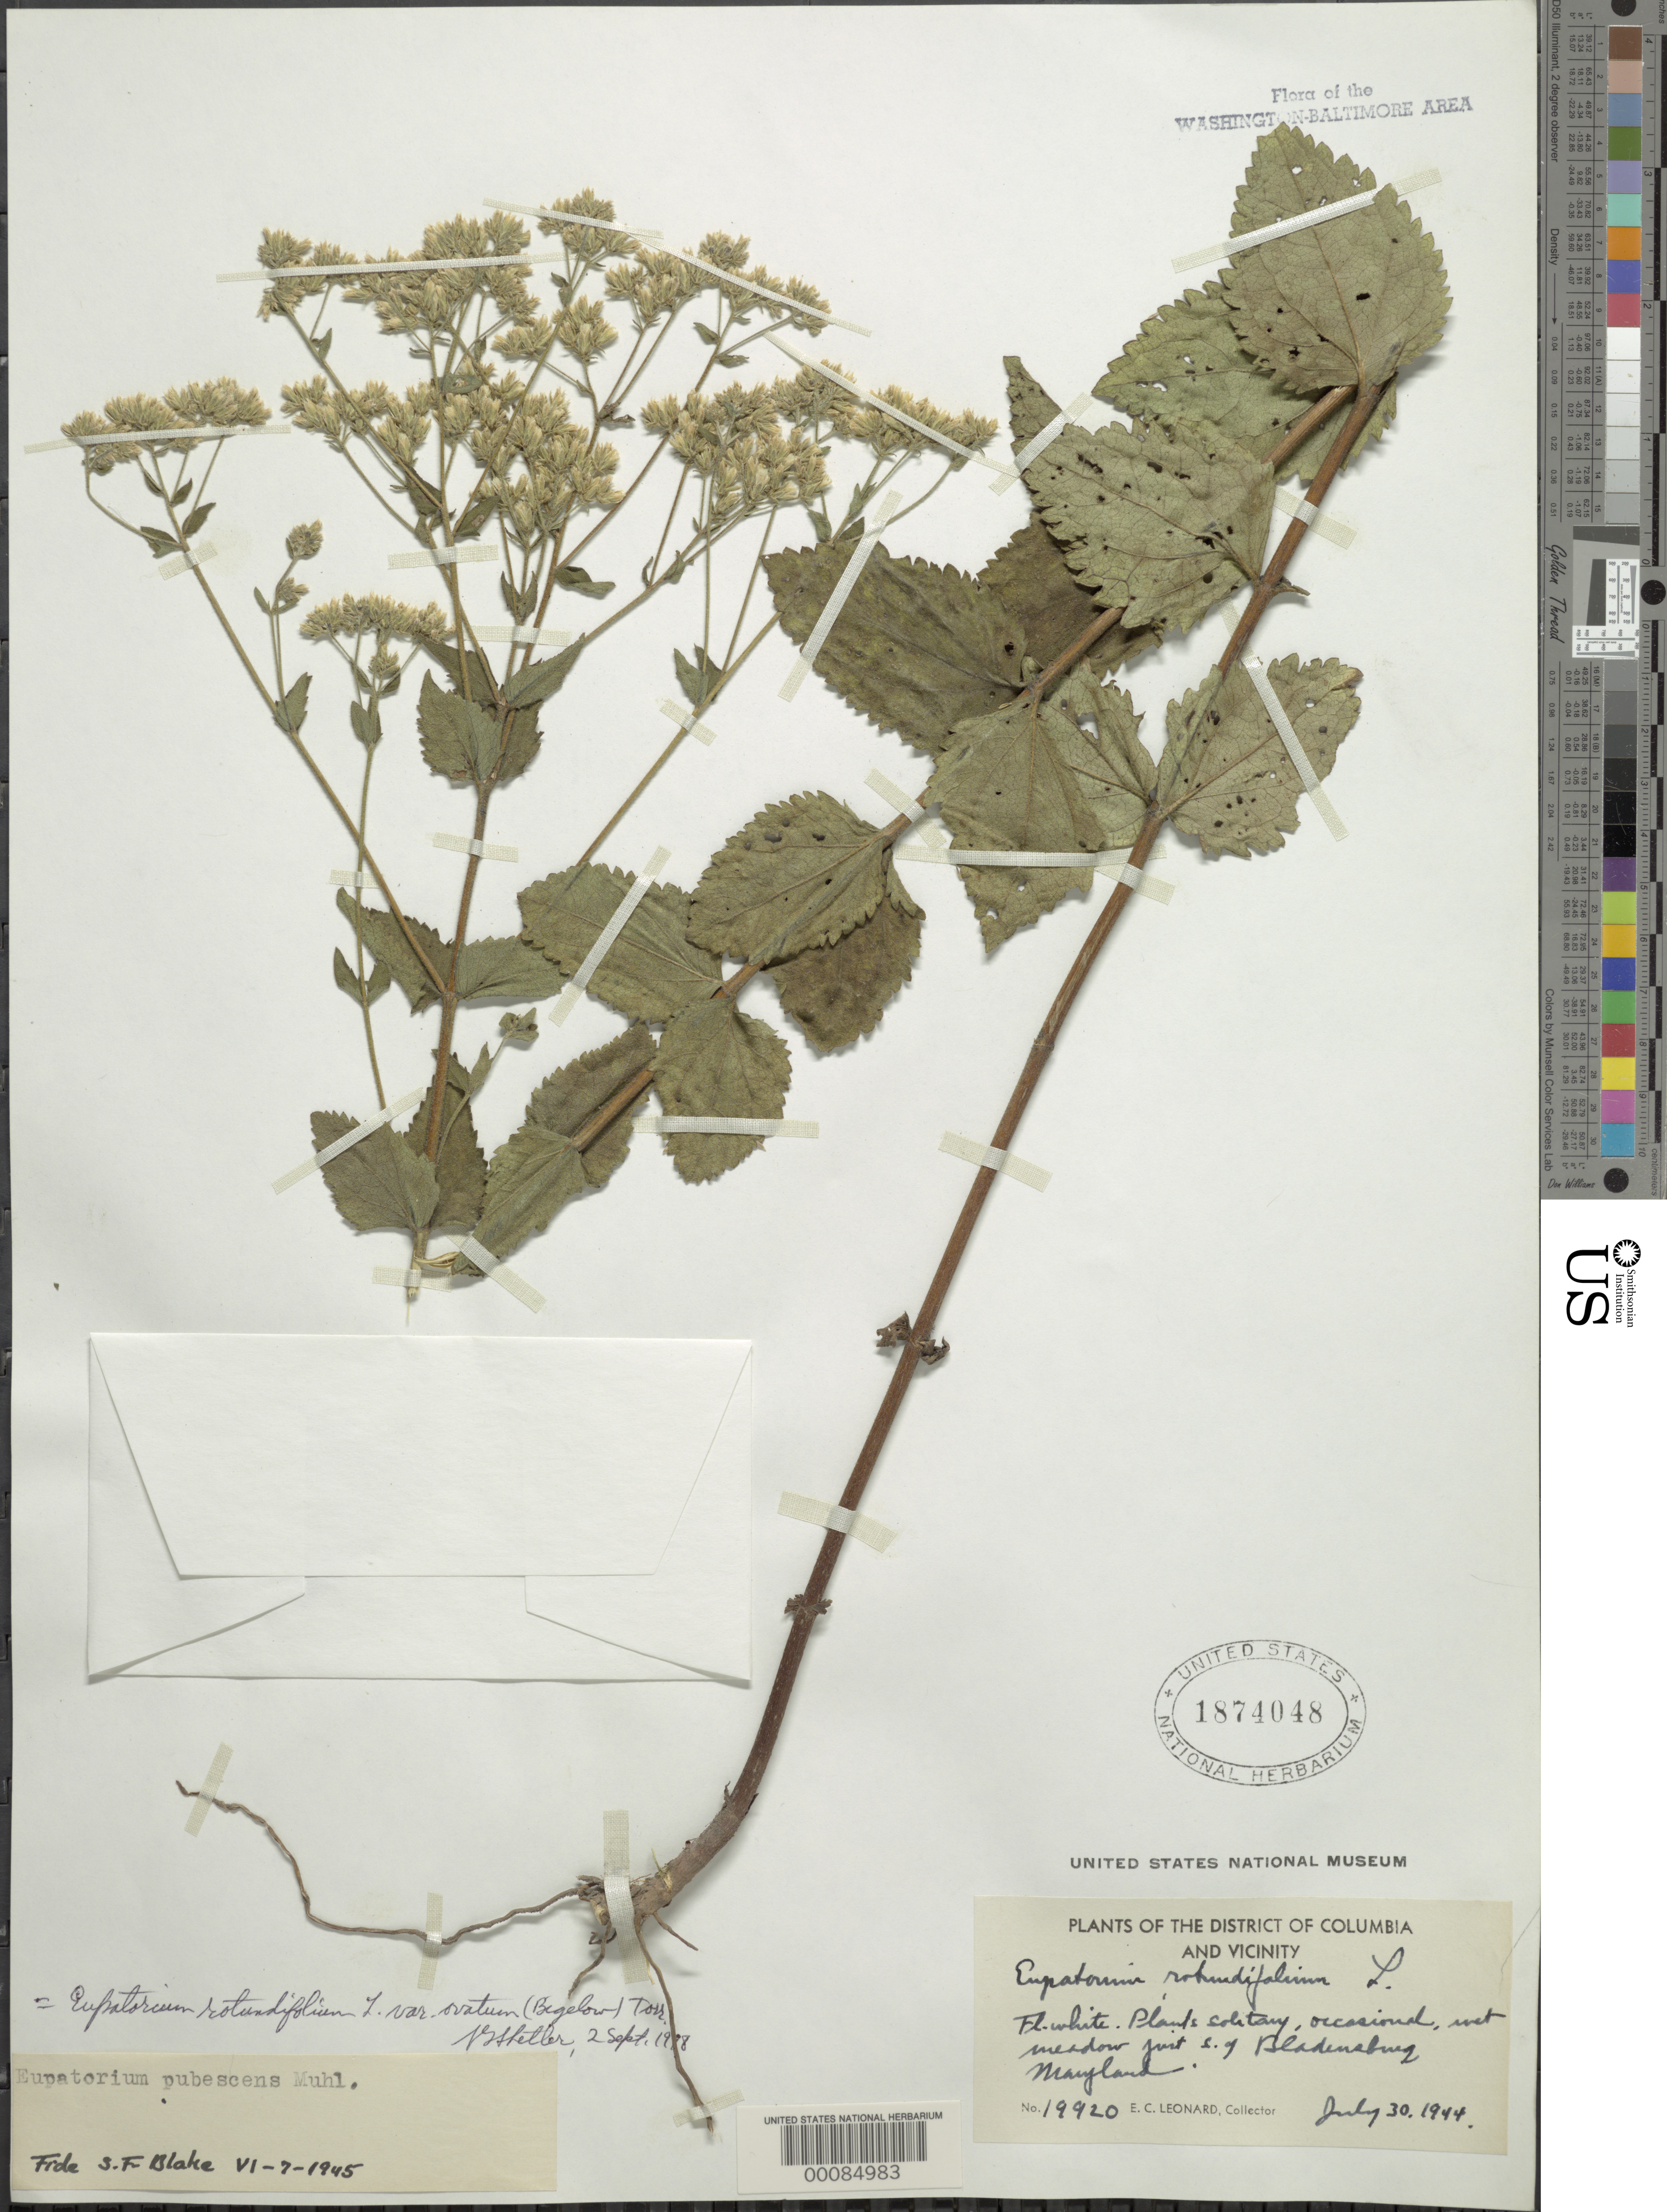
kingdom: Plantae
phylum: Tracheophyta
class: Magnoliopsida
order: Asterales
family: Asteraceae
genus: Eupatorium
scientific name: Eupatorium rotundifolium var. ovatum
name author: (Bigelow) J.D. Montgom. & Fairbrothers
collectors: E. C. Leonard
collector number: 19920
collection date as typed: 30 Jul 1944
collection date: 1944-07-30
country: United States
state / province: Maryland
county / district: Prince George's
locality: South of Bladensburg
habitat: Wet meadow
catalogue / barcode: US 1874048